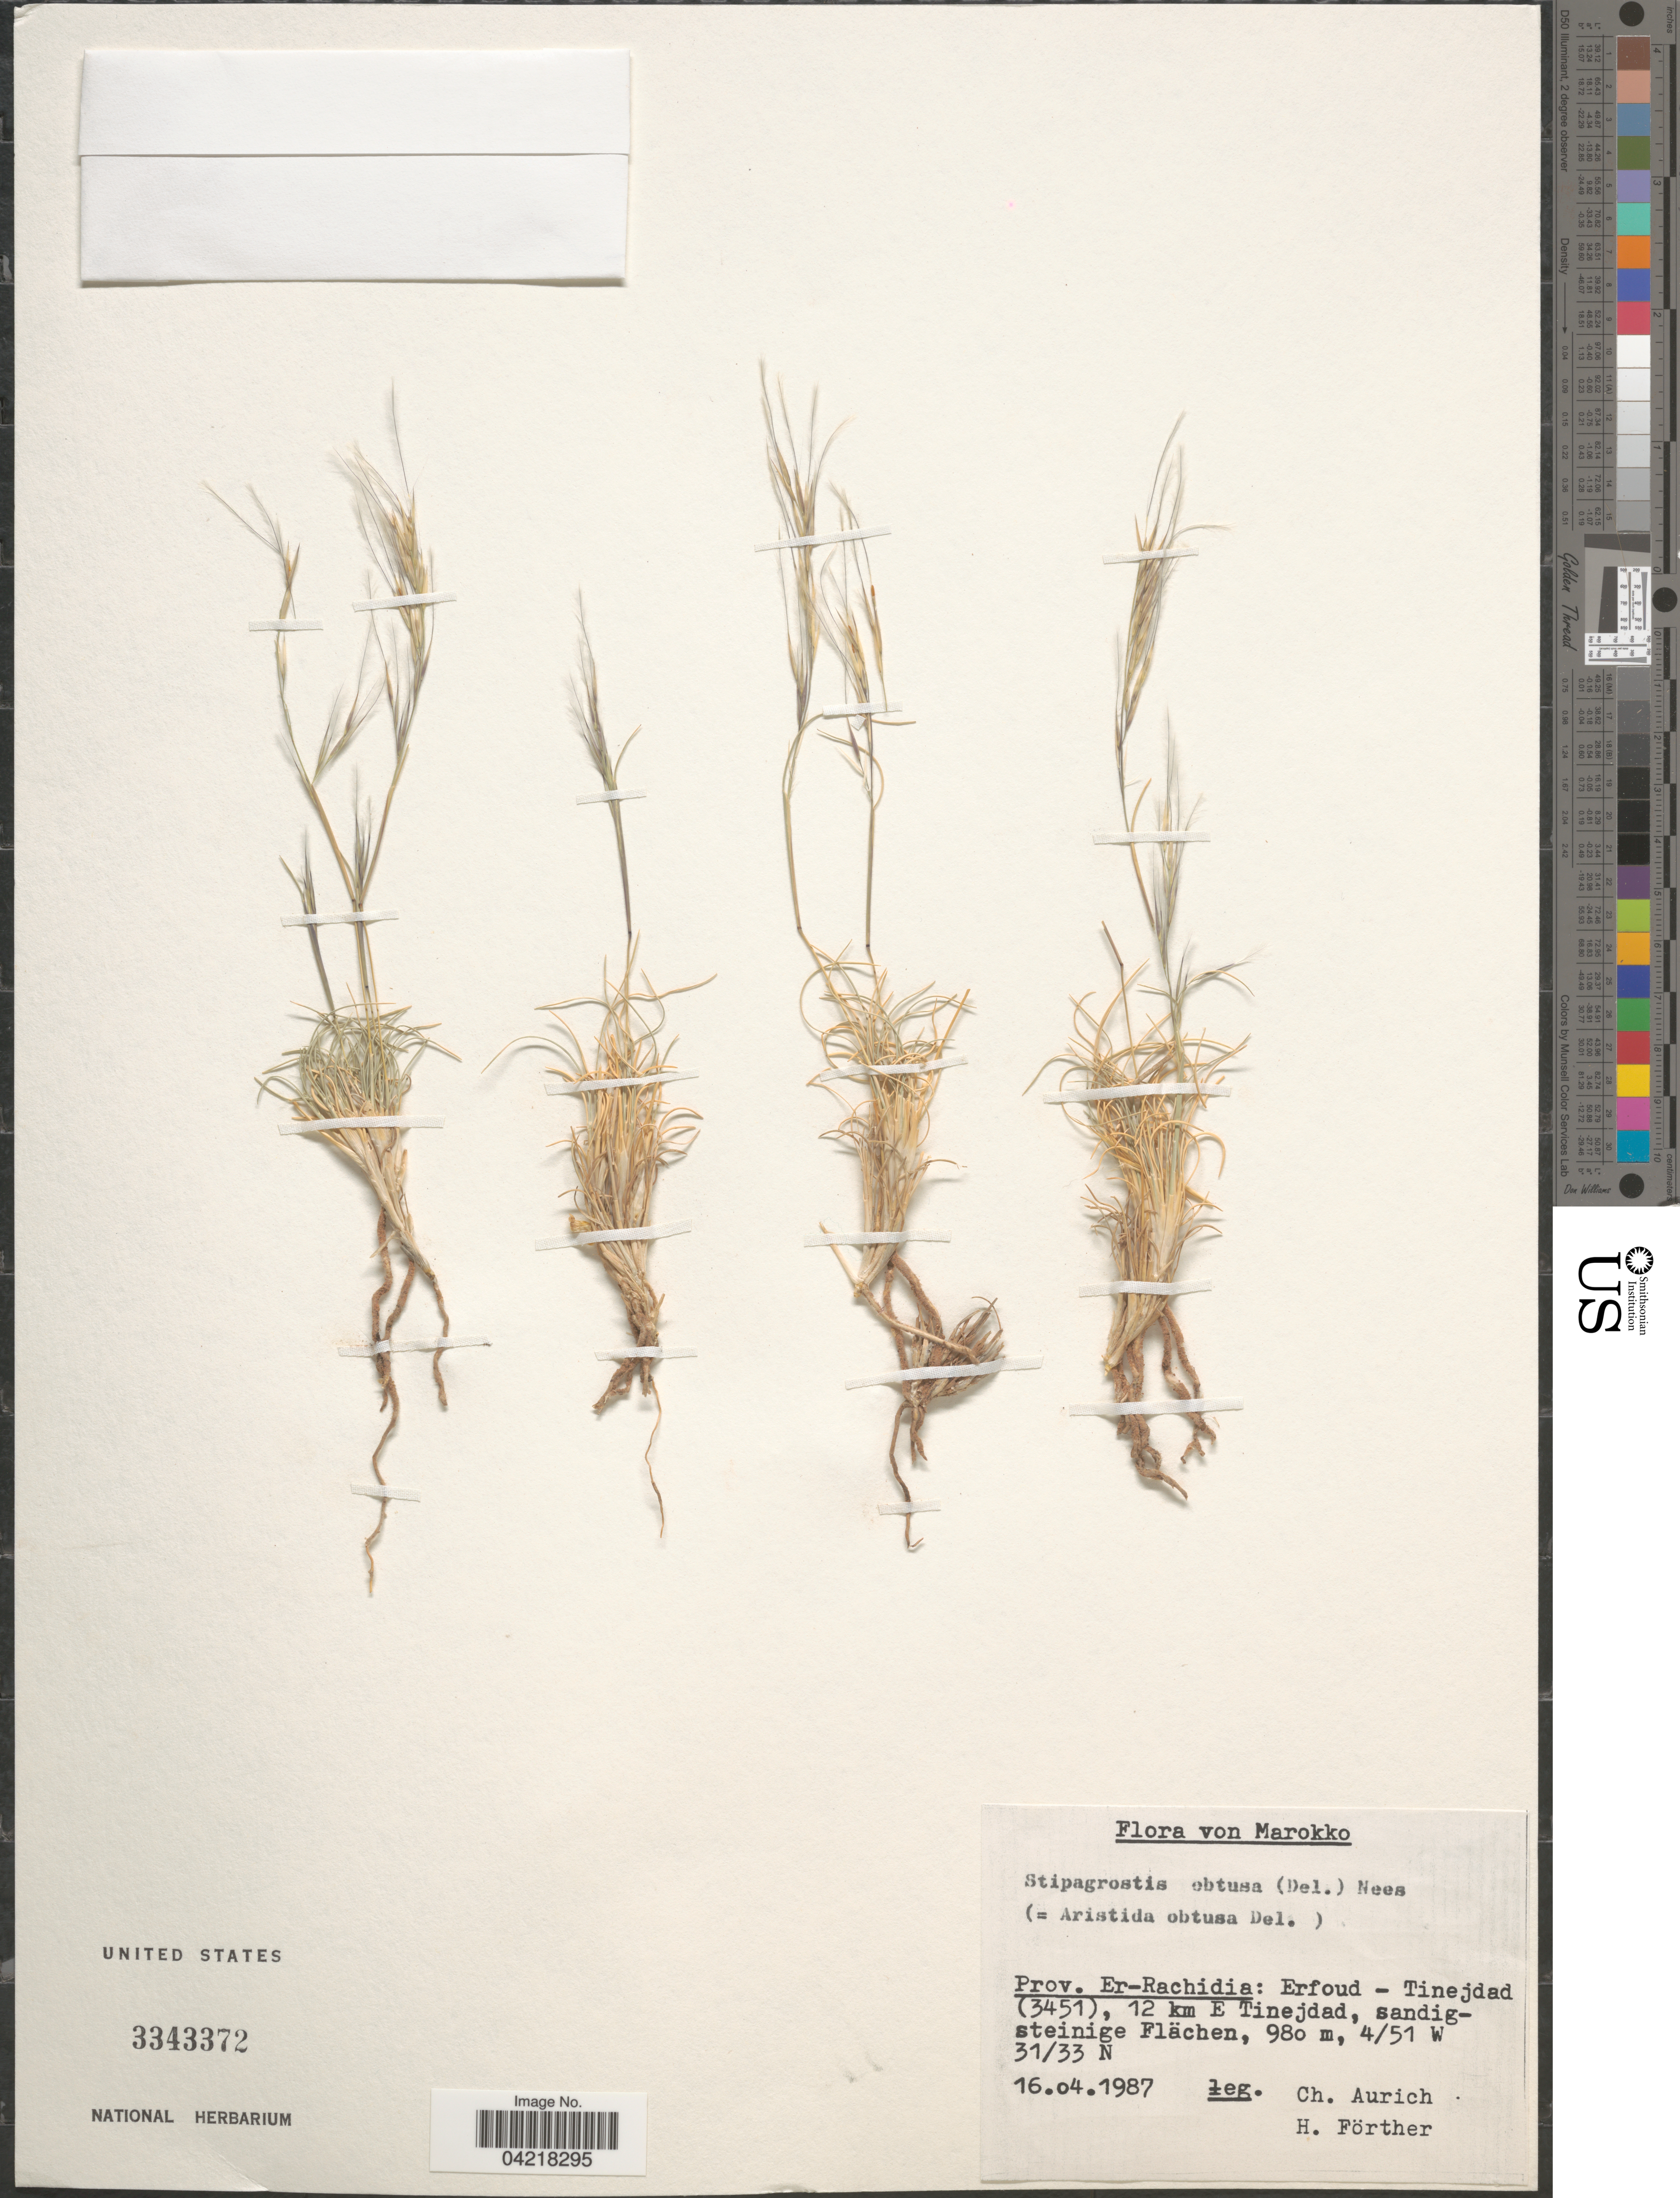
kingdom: Plantae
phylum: Tracheophyta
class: Liliopsida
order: Poales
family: Poaceae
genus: Stipagrostis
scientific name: Stipagrostis obtusa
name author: (Delile) Nees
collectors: C. Aurich & H. Förther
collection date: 1987-04-16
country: Morocco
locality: Marokko. Prov. Er-Rachidia: Erfoud-Tinejdad (3451), 12 km E Tinejdad, sandig-steinige Flächen.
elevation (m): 980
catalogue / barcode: US 3343372